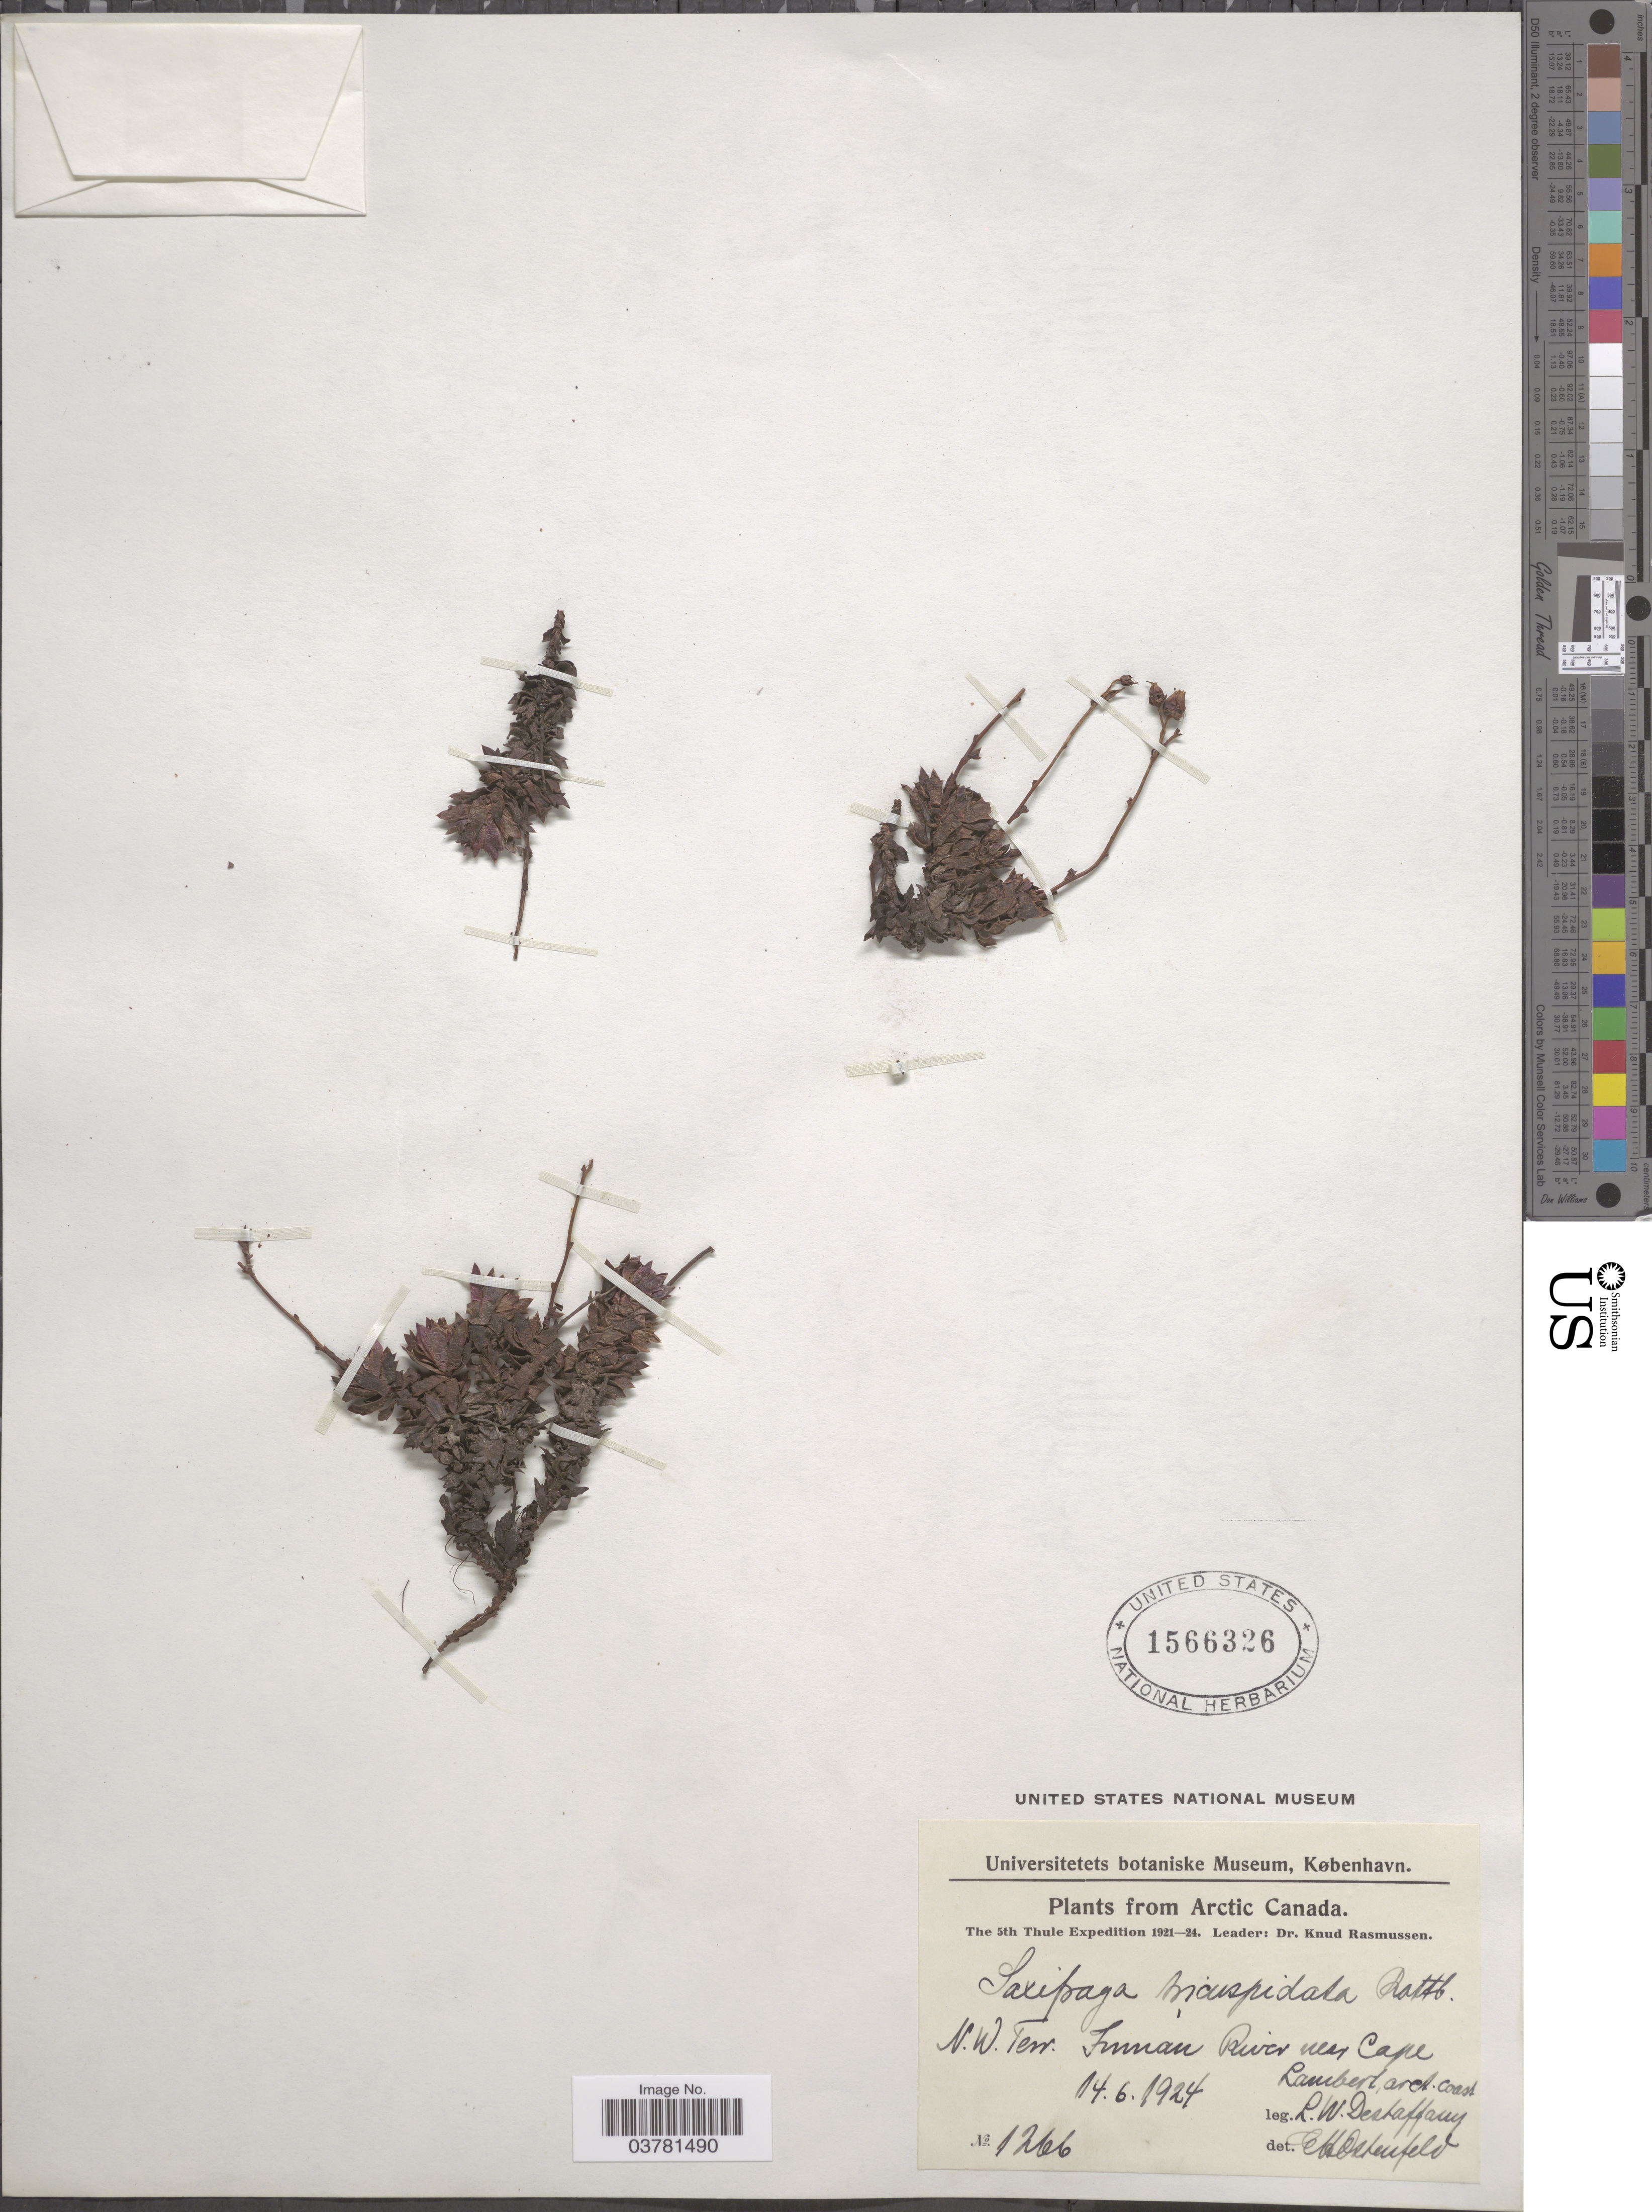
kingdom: Plantae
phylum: Tracheophyta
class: Magnoliopsida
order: Saxifragales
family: Saxifragaceae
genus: Saxifraga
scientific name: Saxifraga tricuspidata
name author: Rottb.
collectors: L. Destaffany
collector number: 1266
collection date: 1924-06-14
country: Canada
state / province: Northwest Territories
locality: The 5th Thule Expeditionen 1921-24. N.W. Terr. Finnan River near Cape Lambert arct coast.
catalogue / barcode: US 1566326